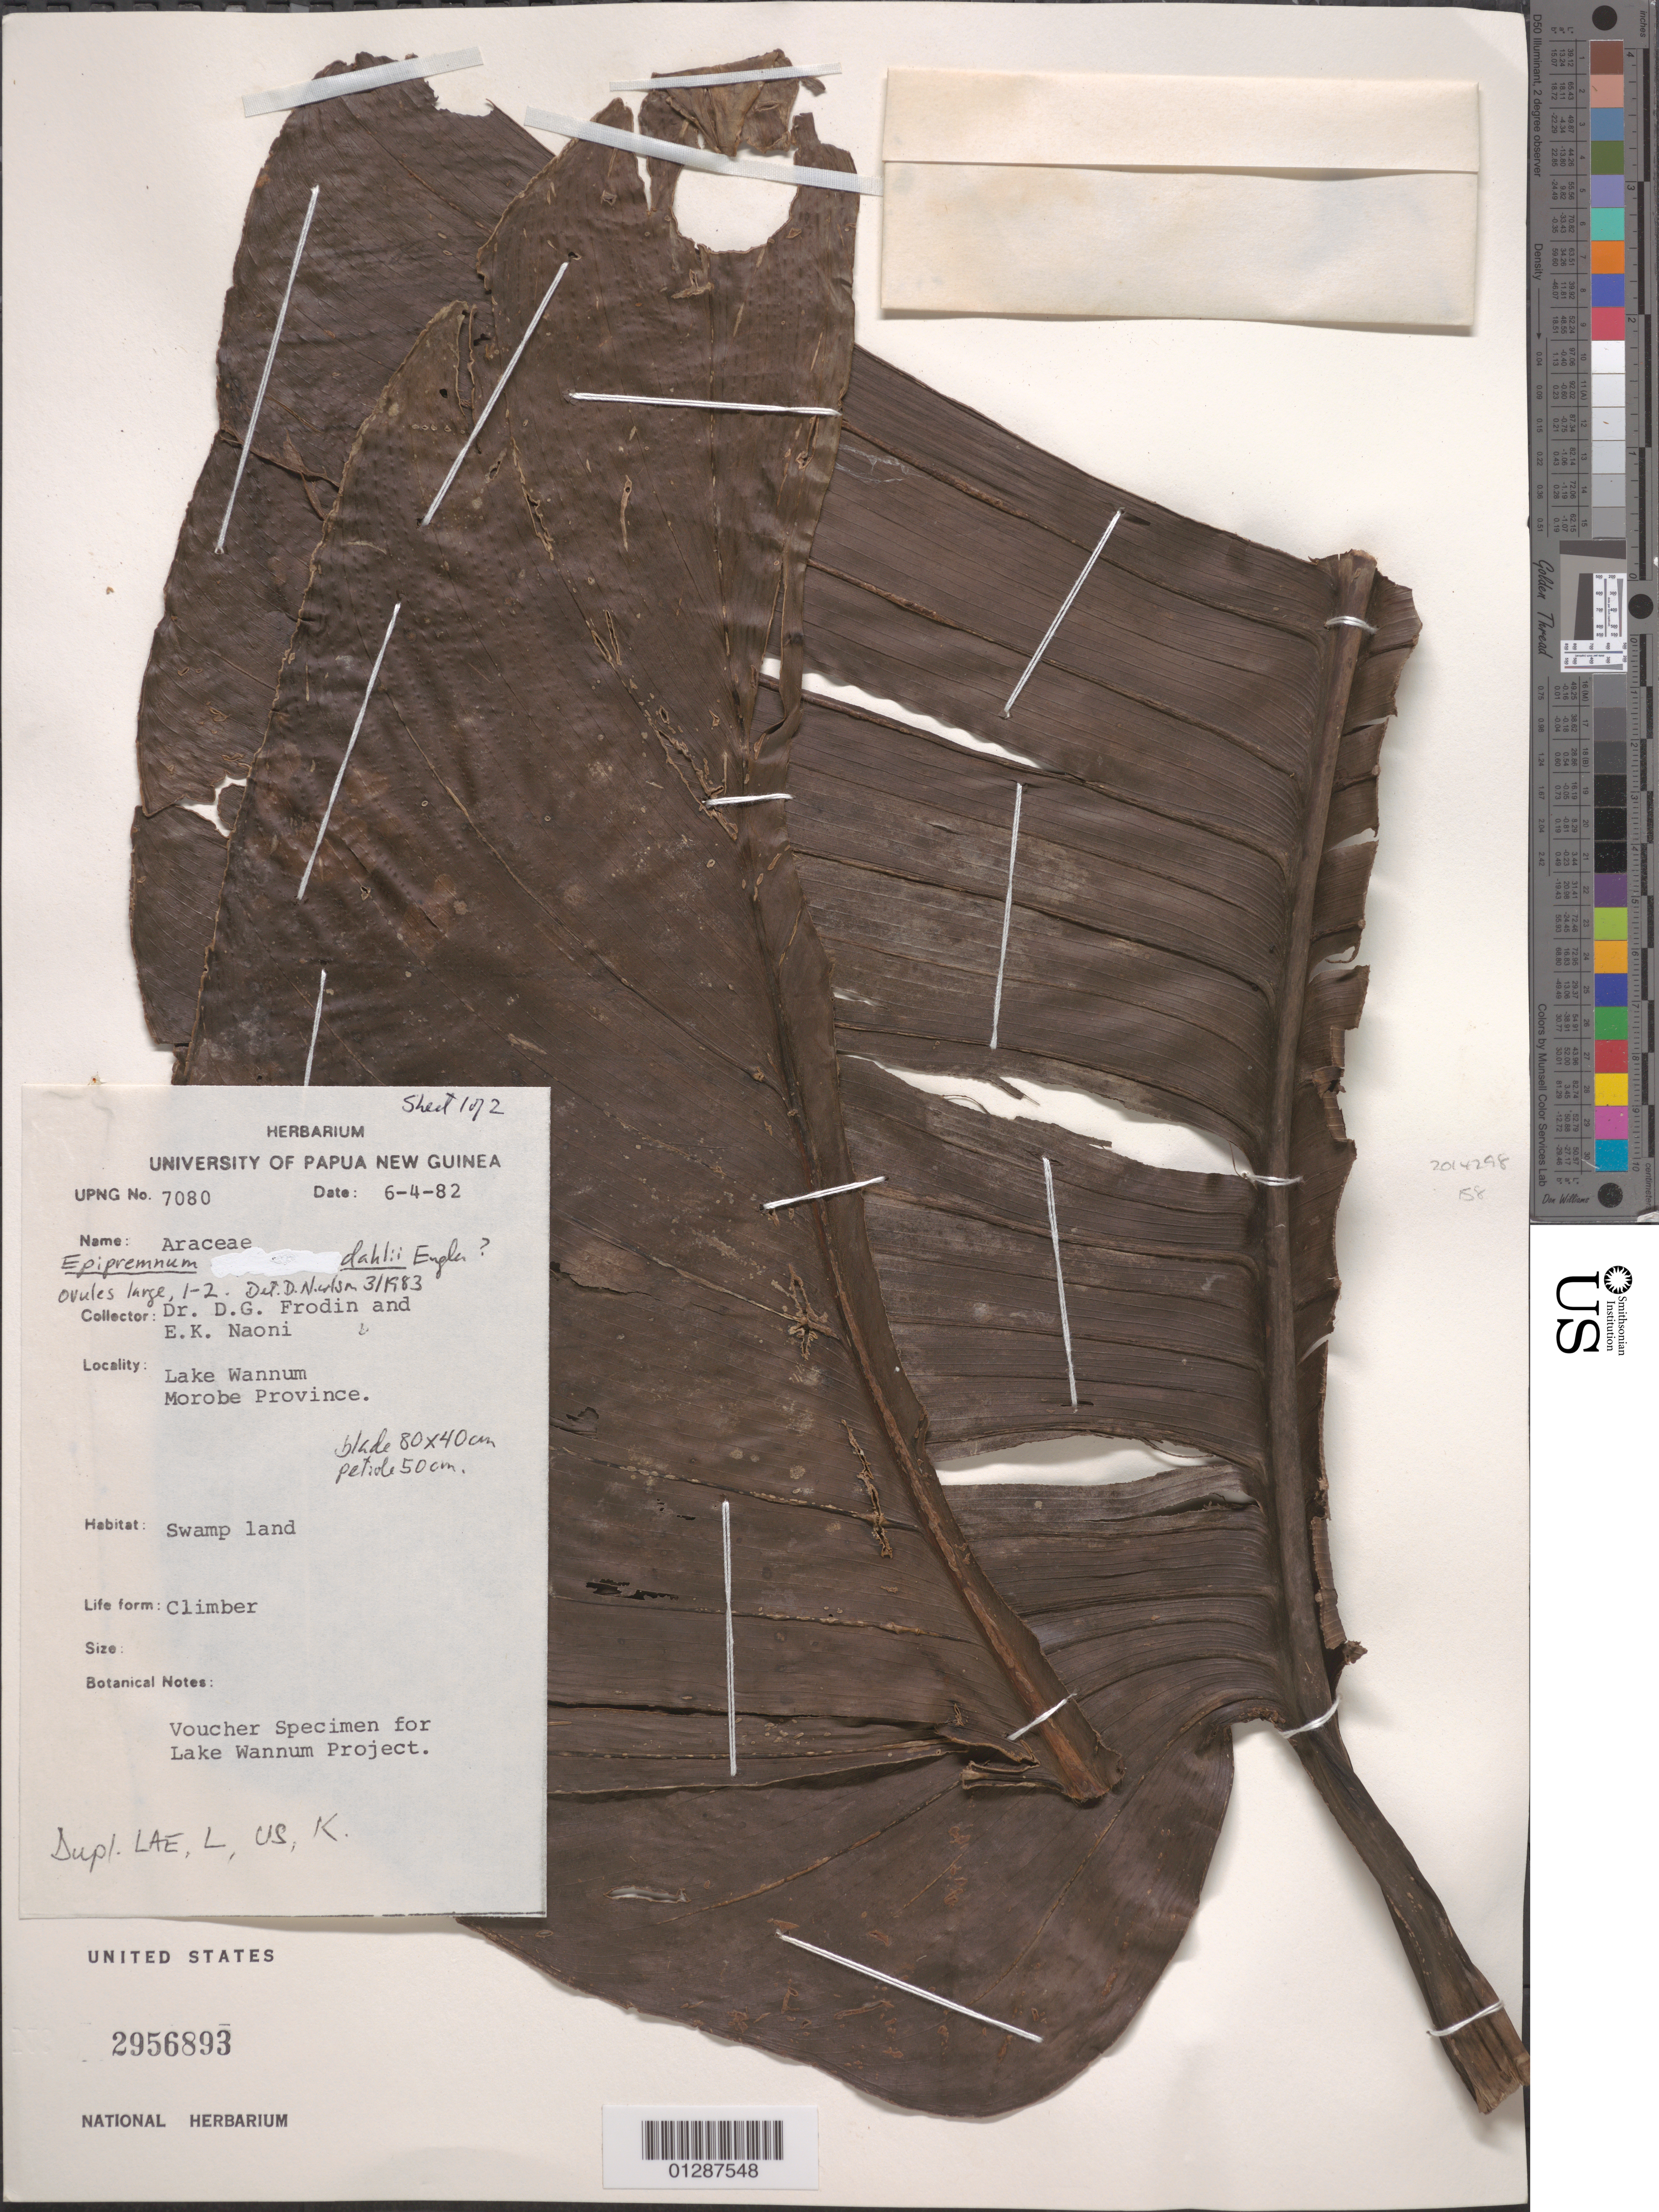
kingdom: Plantae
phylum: Tracheophyta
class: Liliopsida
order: Alismatales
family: Araceae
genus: Epipremnum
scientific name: Epipremnum dahlii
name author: Engl.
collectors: D. G. Frodin & K. Naoni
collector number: UPNG7080?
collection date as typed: Transcribed d/m/y: 6/4/82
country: Papua New Guinea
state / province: Morobe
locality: Lake Wannum.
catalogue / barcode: US 2956893